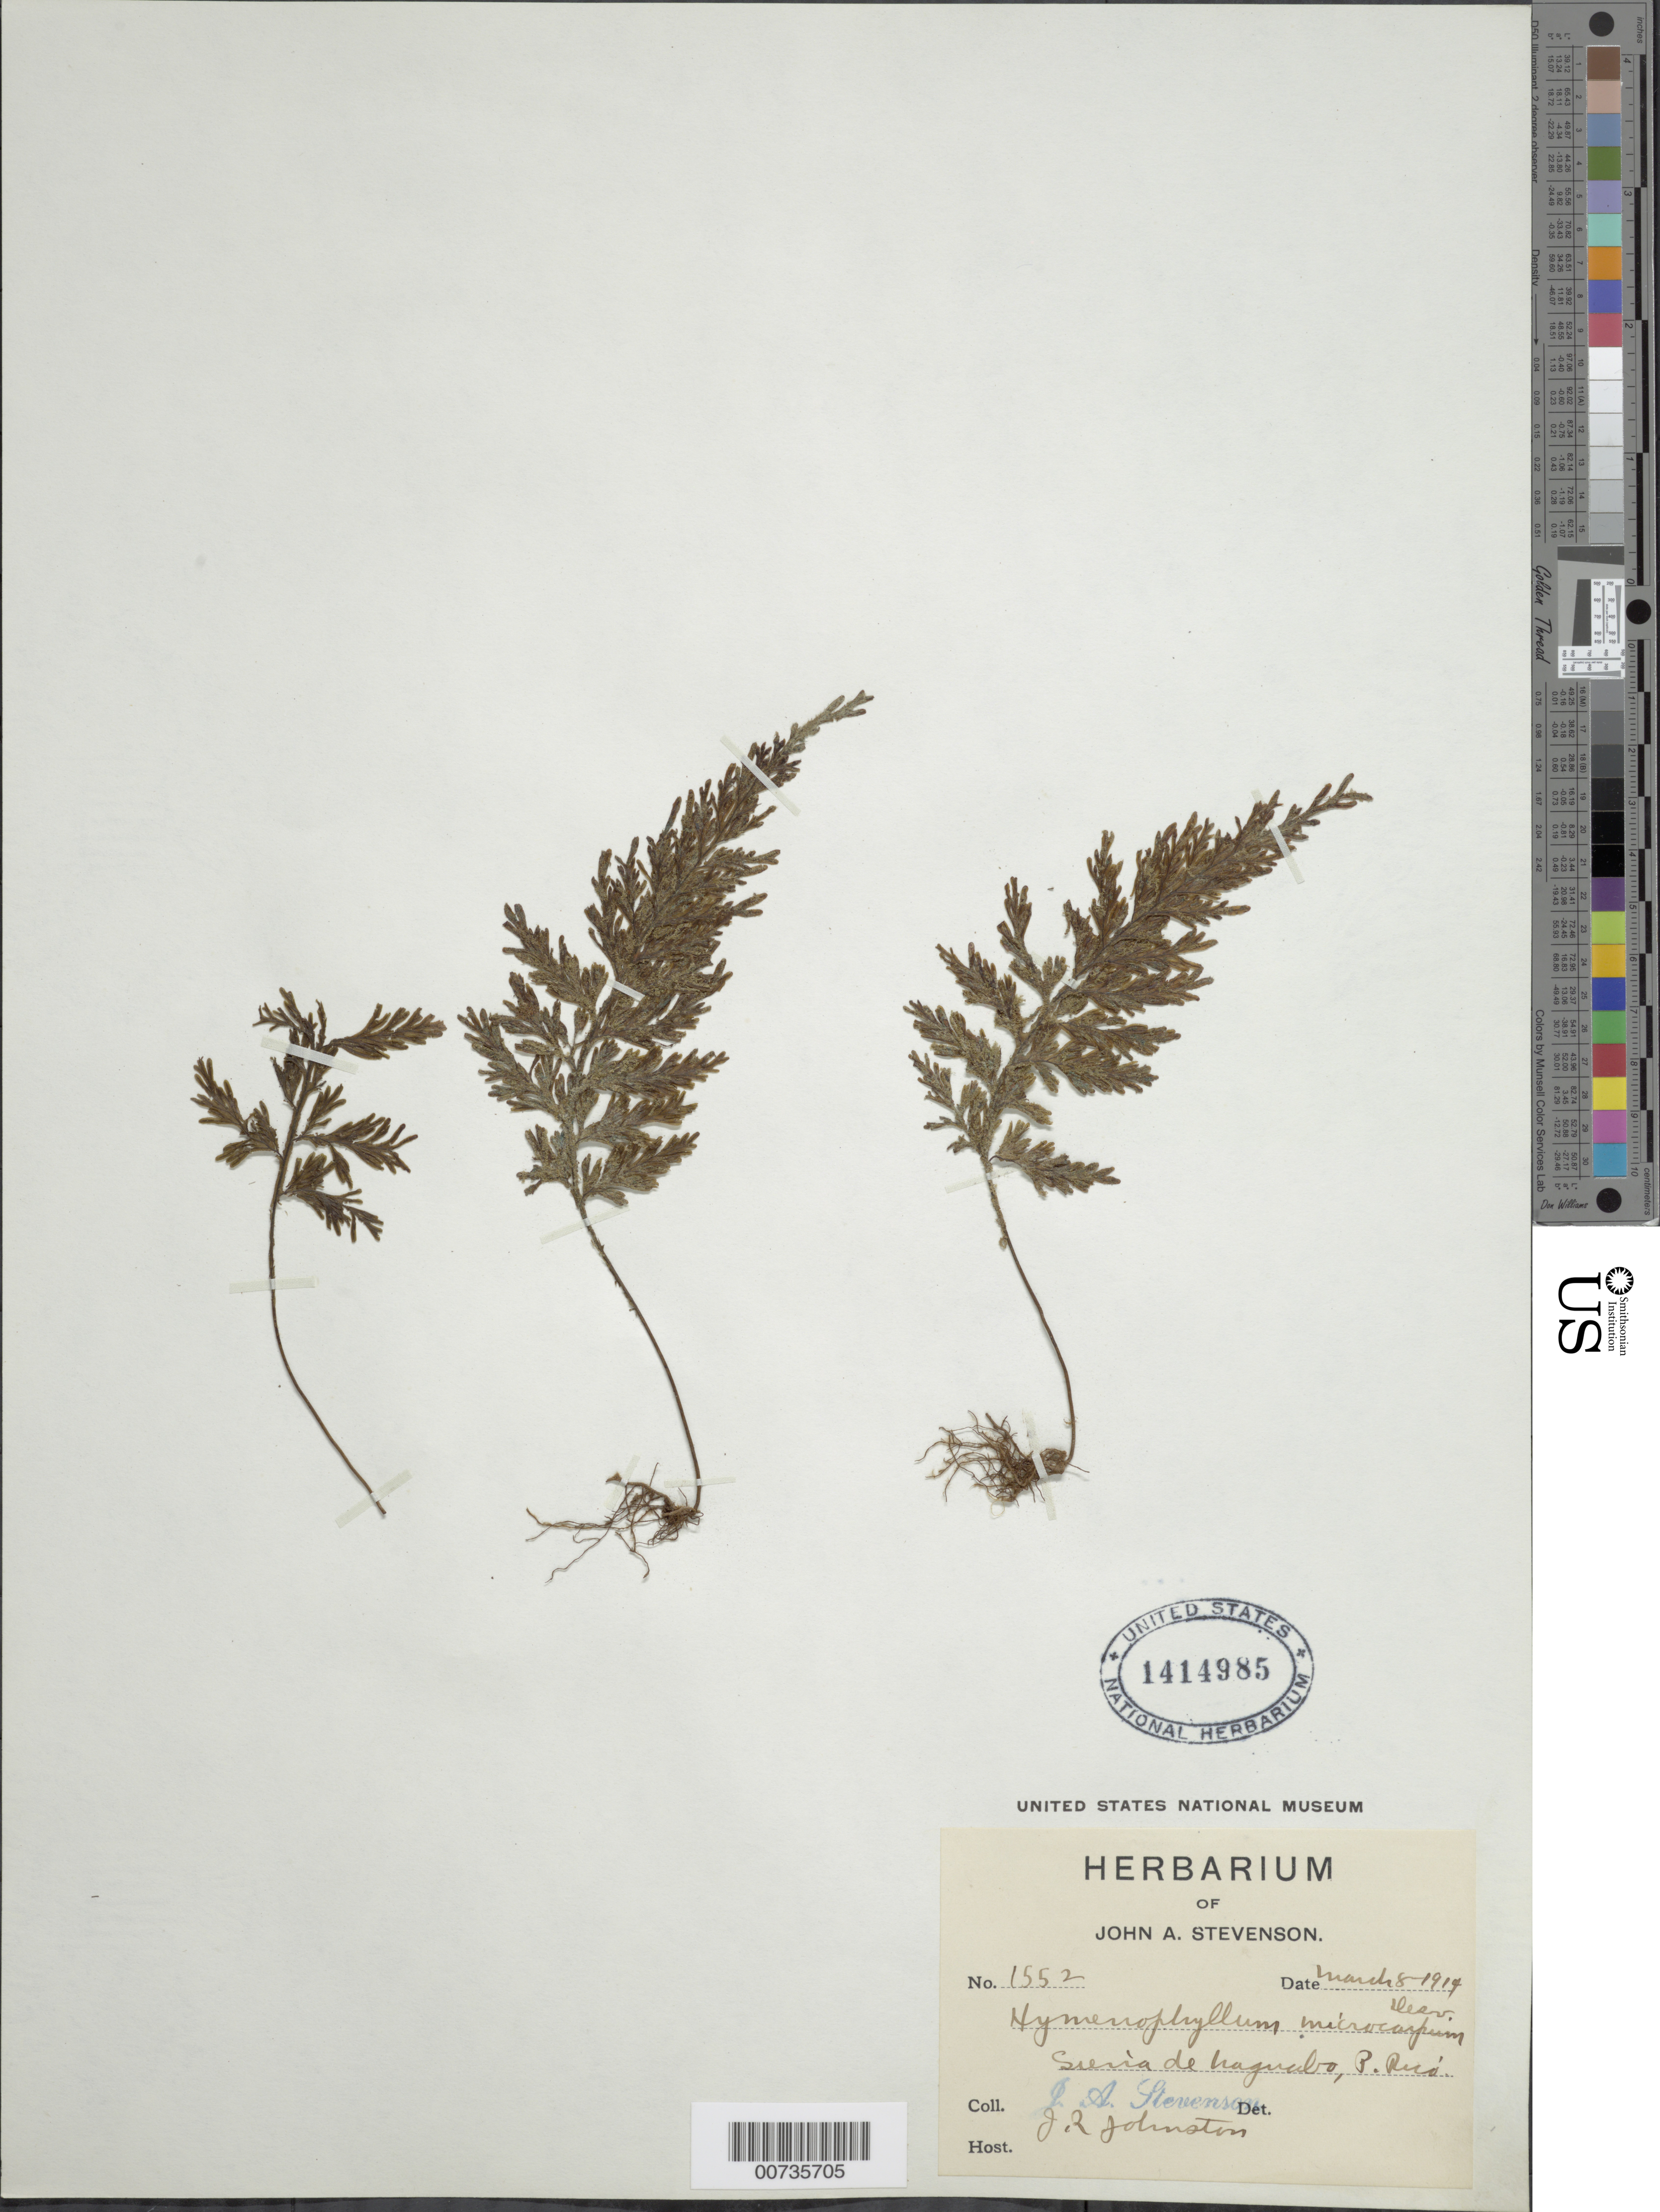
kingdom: Plantae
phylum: Tracheophyta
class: Polypodiopsida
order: Hymenophyllales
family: Hymenophyllaceae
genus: Hymenophyllum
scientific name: Hymenophyllum microcarpum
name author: (Desv.) Lellinger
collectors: J. Stevenson & J. Johnston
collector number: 1552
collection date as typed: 08 Mar 1914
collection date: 1914-03-08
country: Puerto Rico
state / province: Naguabo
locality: Sierra de Naguabo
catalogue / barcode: US 1414985